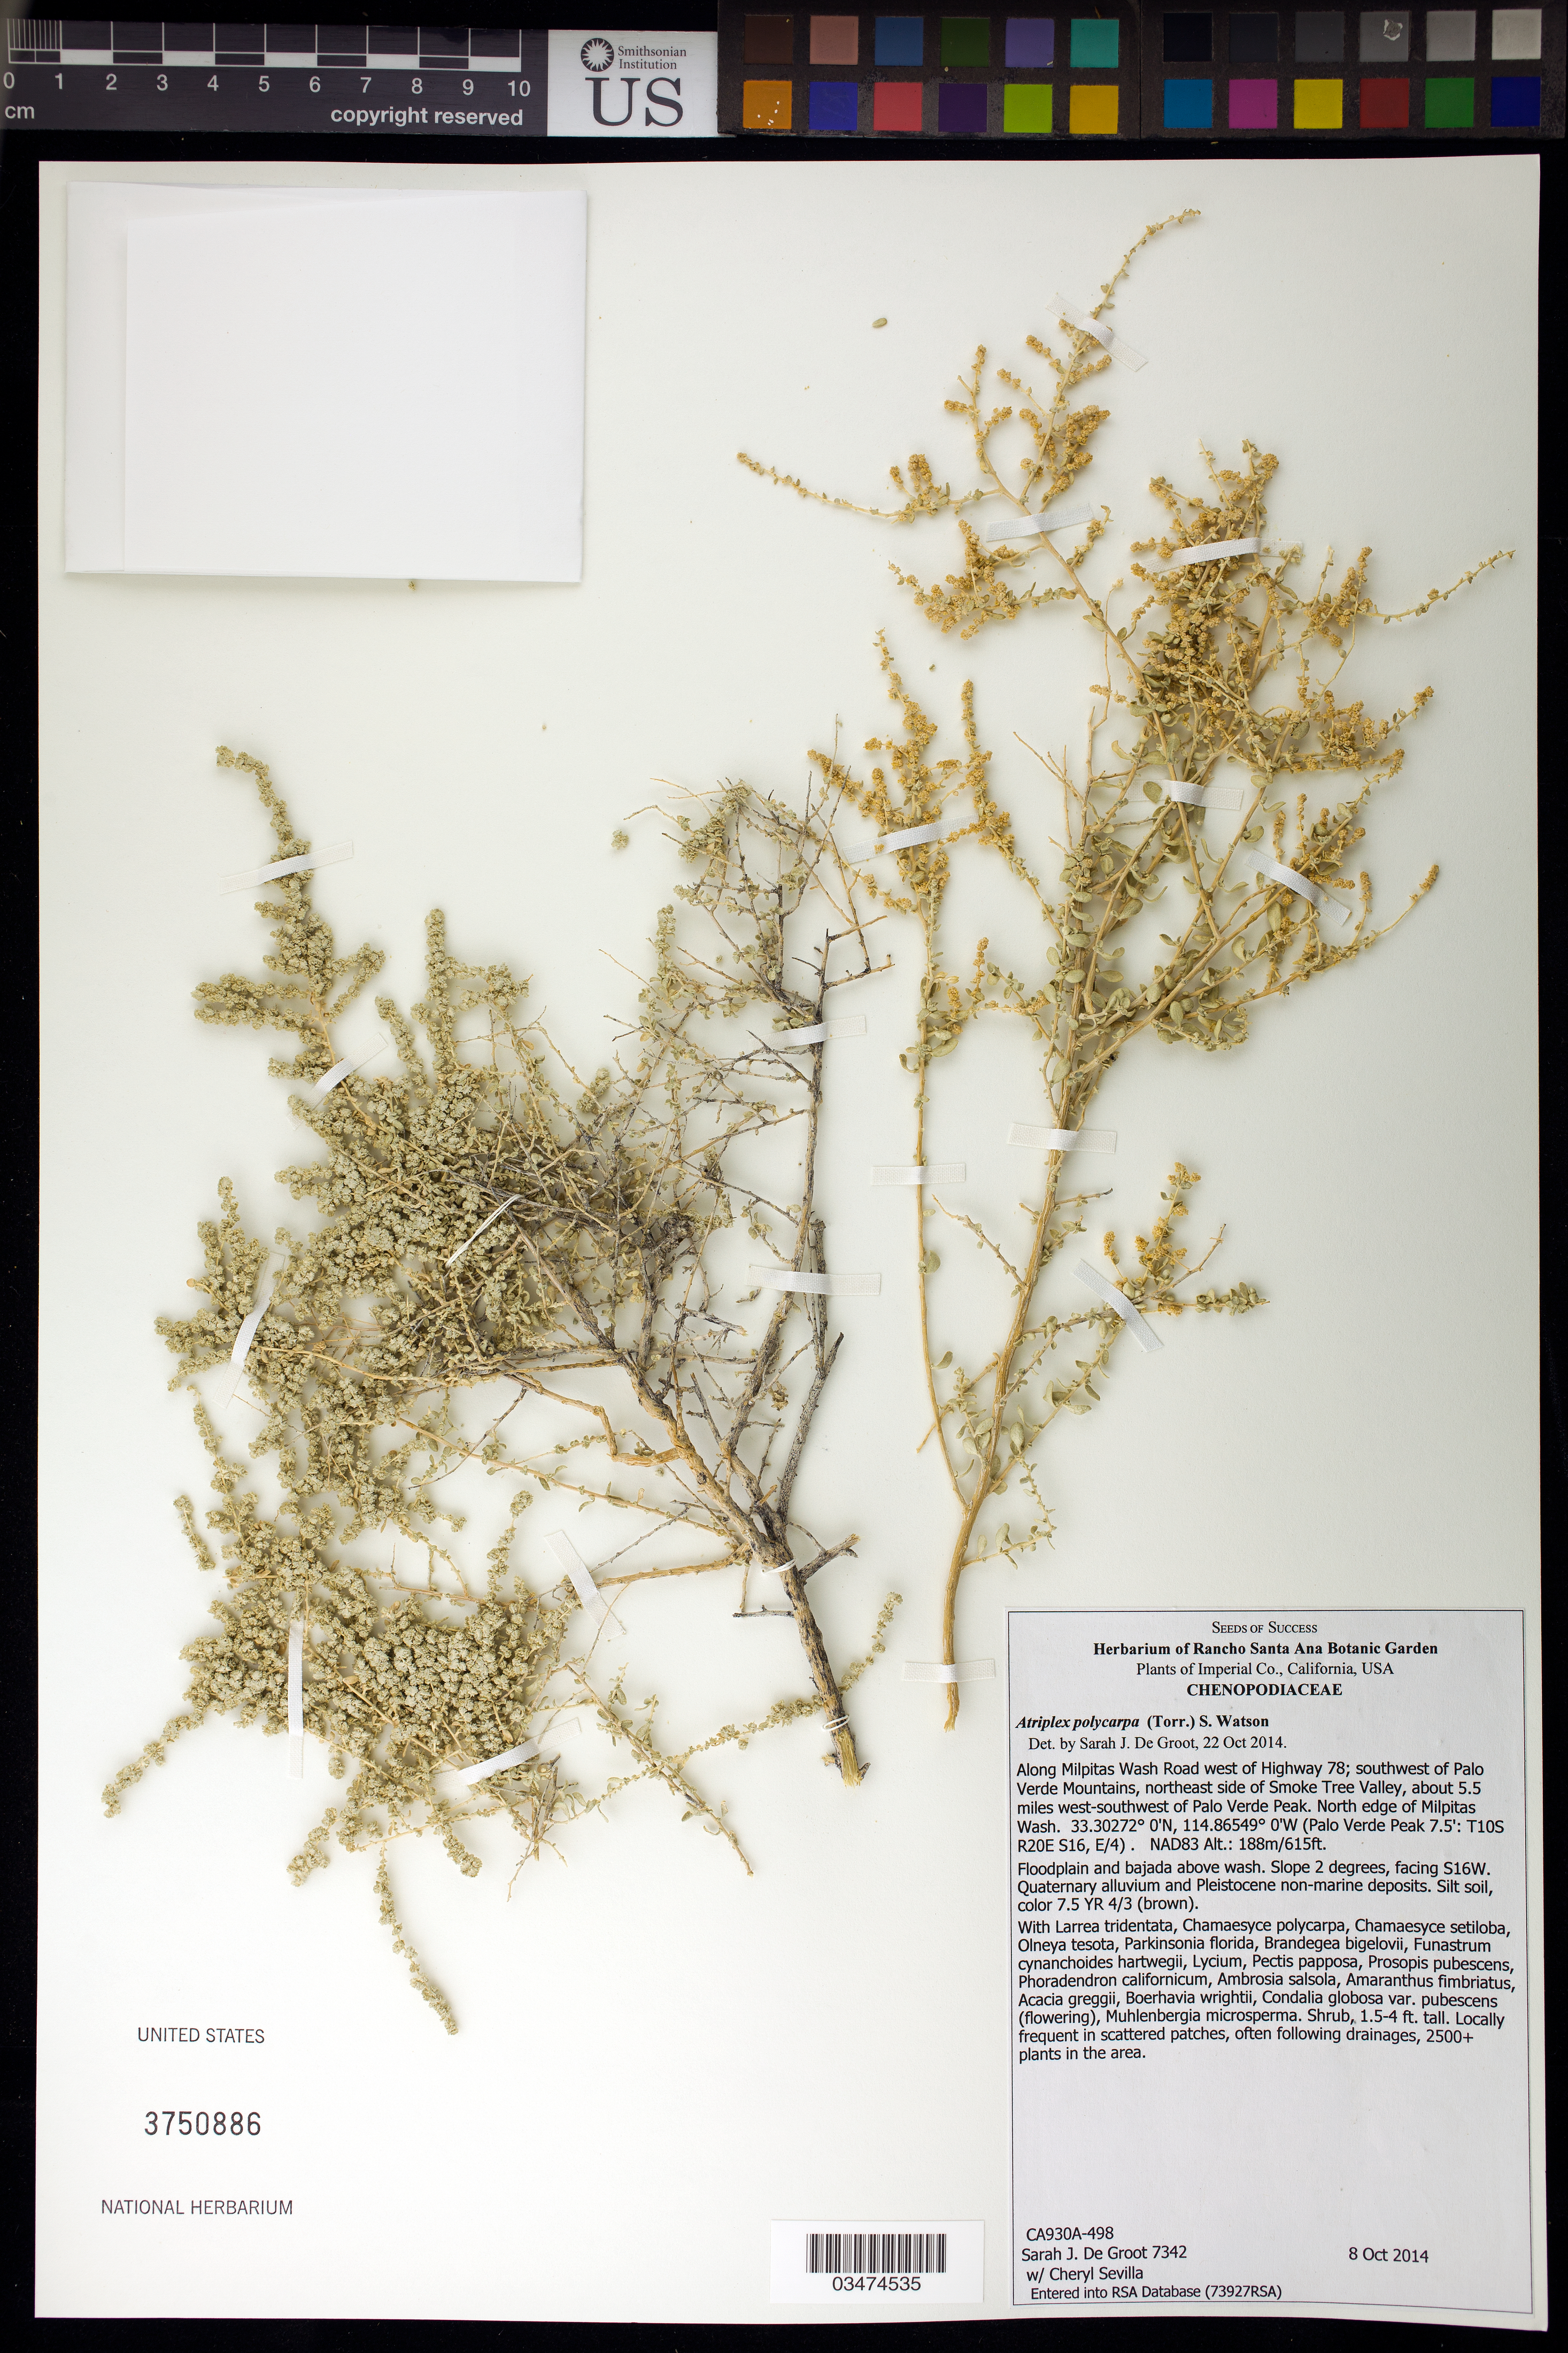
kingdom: Plantae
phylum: Tracheophyta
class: Magnoliopsida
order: Caryophyllales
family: Amaranthaceae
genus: Atriplex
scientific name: Atriplex polycarpa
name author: (Torr.) S. Watson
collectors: S. De Groot & C. Sevilla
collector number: CA930A-498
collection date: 2014-10-08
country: United States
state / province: California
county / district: Imperial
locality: Along Milpitas Wash Rd W of Hwy 78, SW of Palo Verde Mts, NE side of SmokeTree Valley, 5.5 mi. WSW of Palo Verde Peak.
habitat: Silt soil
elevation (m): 188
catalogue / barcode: US 3750886